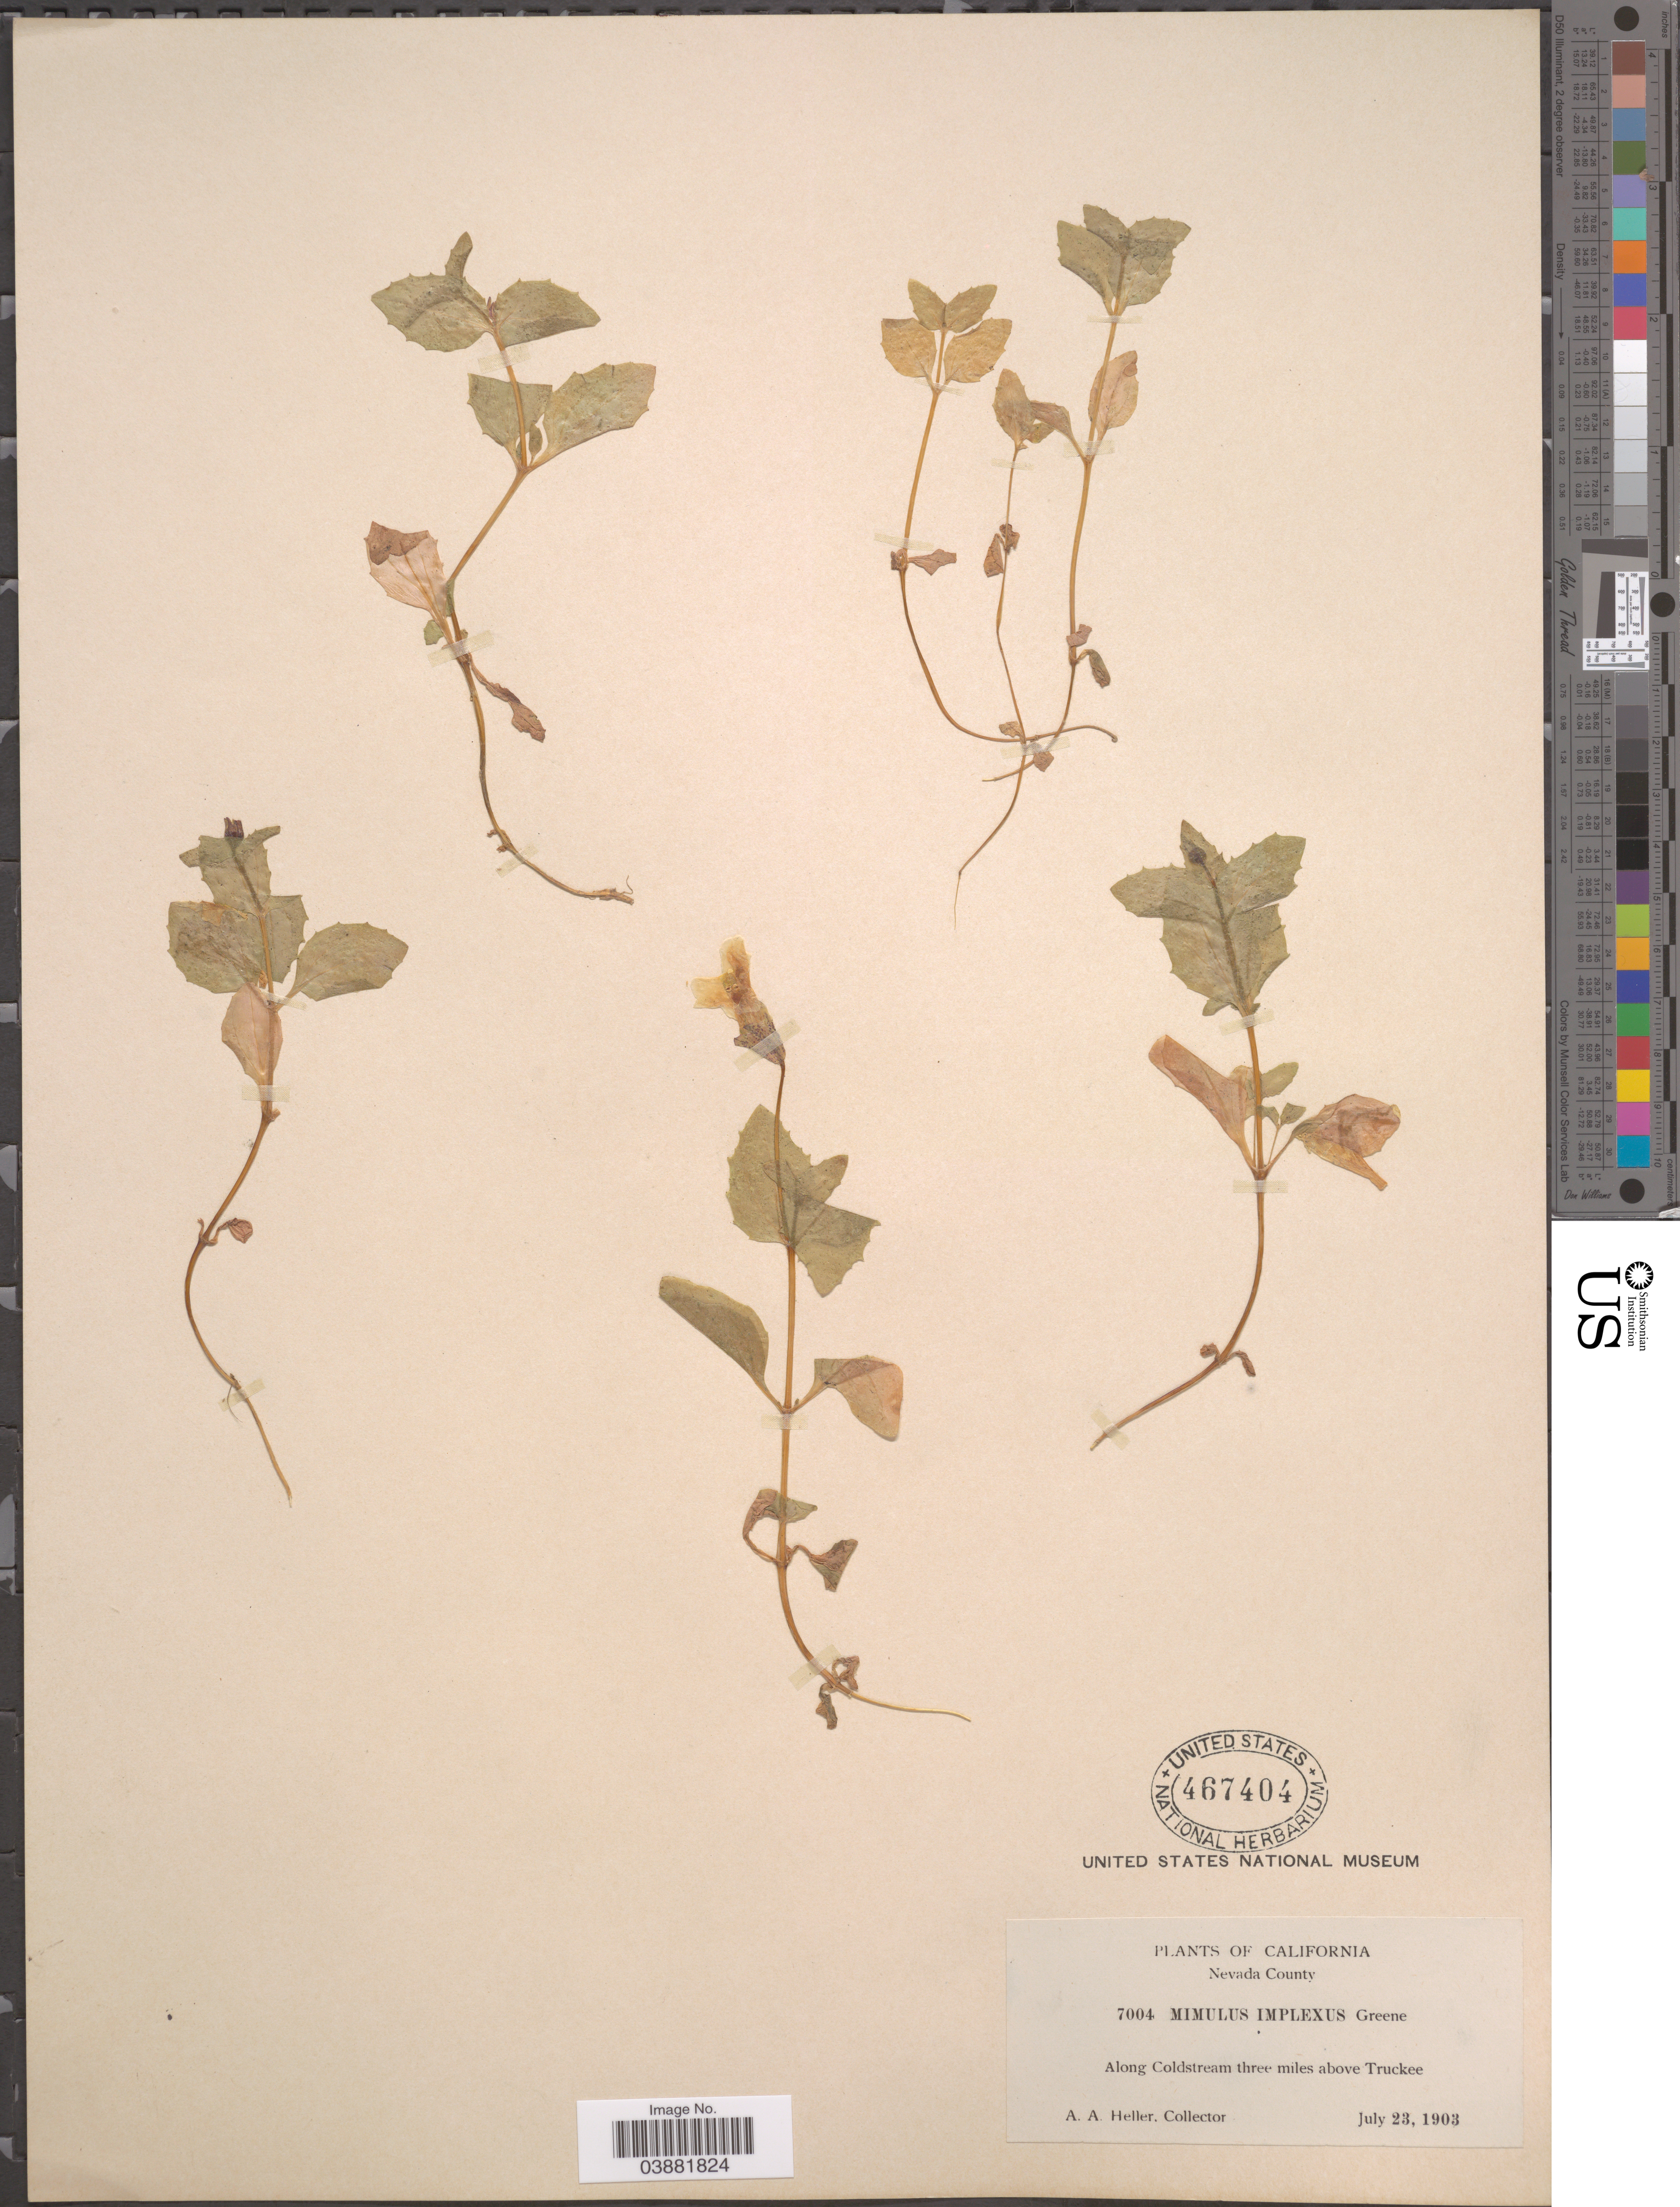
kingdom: Plantae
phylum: Tracheophyta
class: Magnoliopsida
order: Lamiales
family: Phrymaceae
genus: Mimulus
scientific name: Mimulus implexus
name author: Greene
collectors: A. A. Heller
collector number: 7004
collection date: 1903-07-23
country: United States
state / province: California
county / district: Nevada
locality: Nevada County. Along Coldstream three miles above Truckee.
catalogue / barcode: US 467404